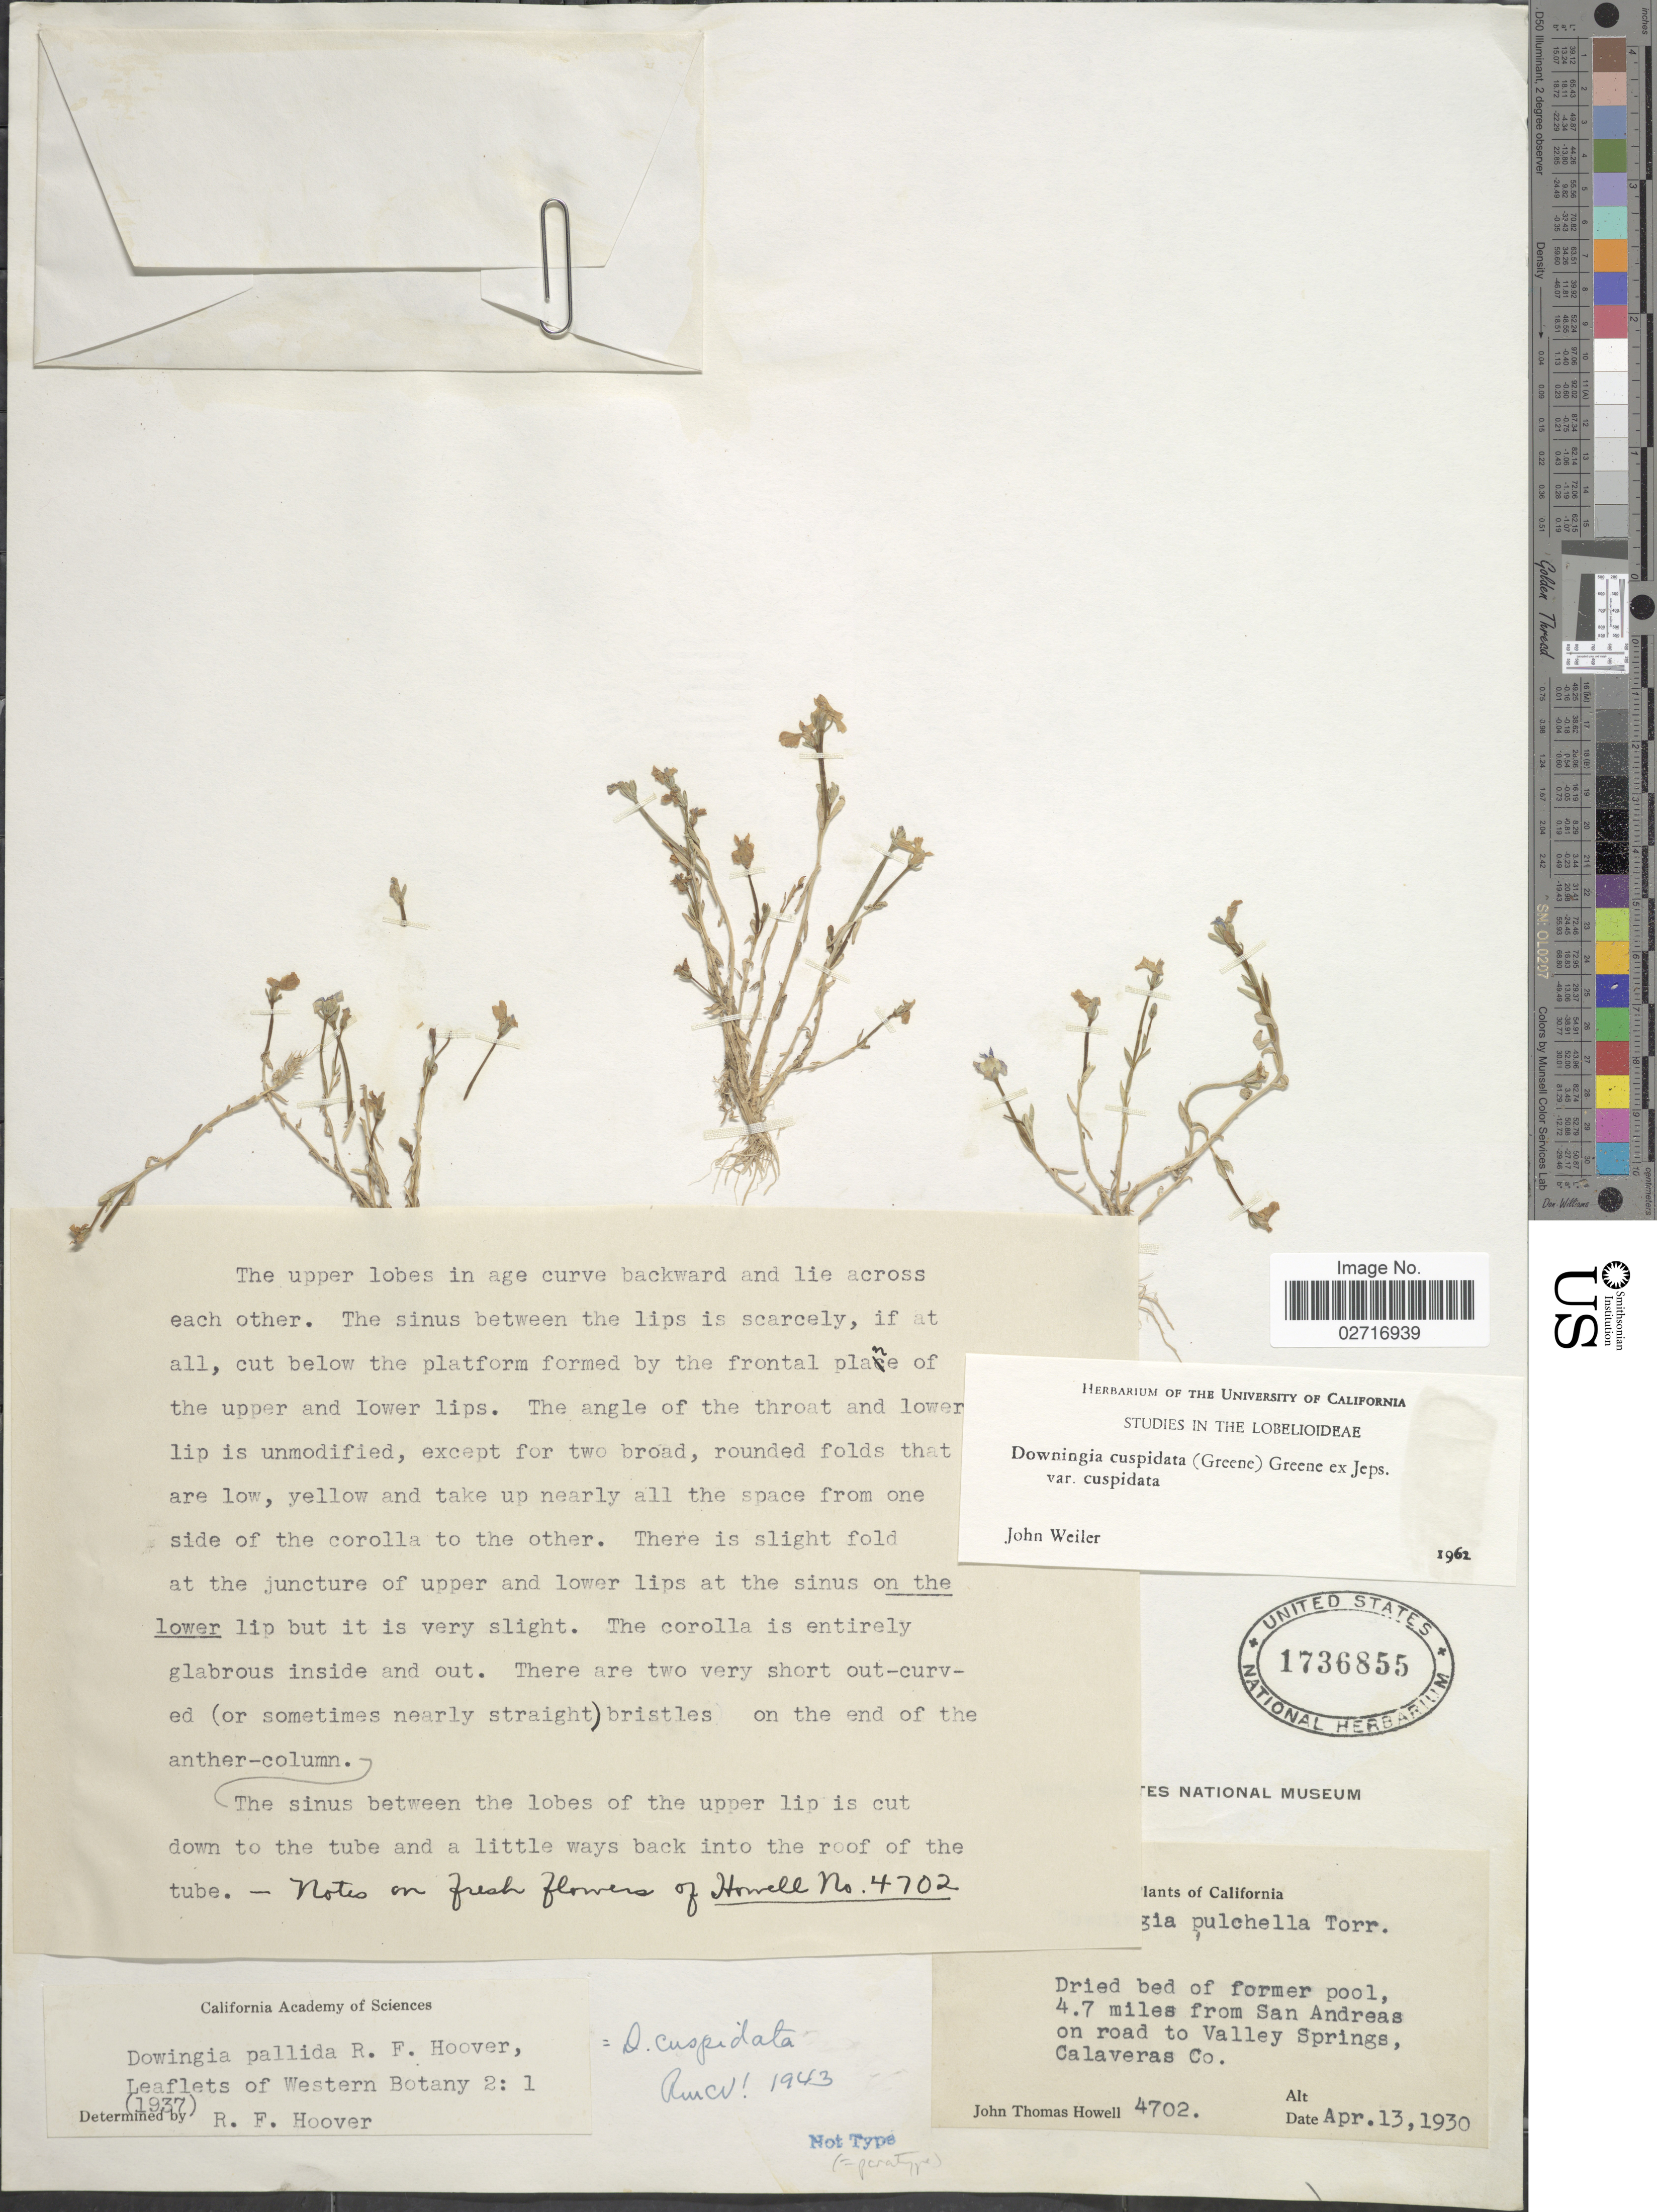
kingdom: Plantae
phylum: Tracheophyta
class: Magnoliopsida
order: Asterales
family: Campanulaceae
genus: Downingia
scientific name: Downingia cuspidata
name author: (Greene) Rattan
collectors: J. T. Howell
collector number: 4702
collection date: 1930-04-13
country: United States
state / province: California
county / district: Calaveras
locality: Dried bed of former pool, 4.7 miles from San Andreas on road to Valley Springs, Calaveras Co.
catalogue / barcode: US 1736855